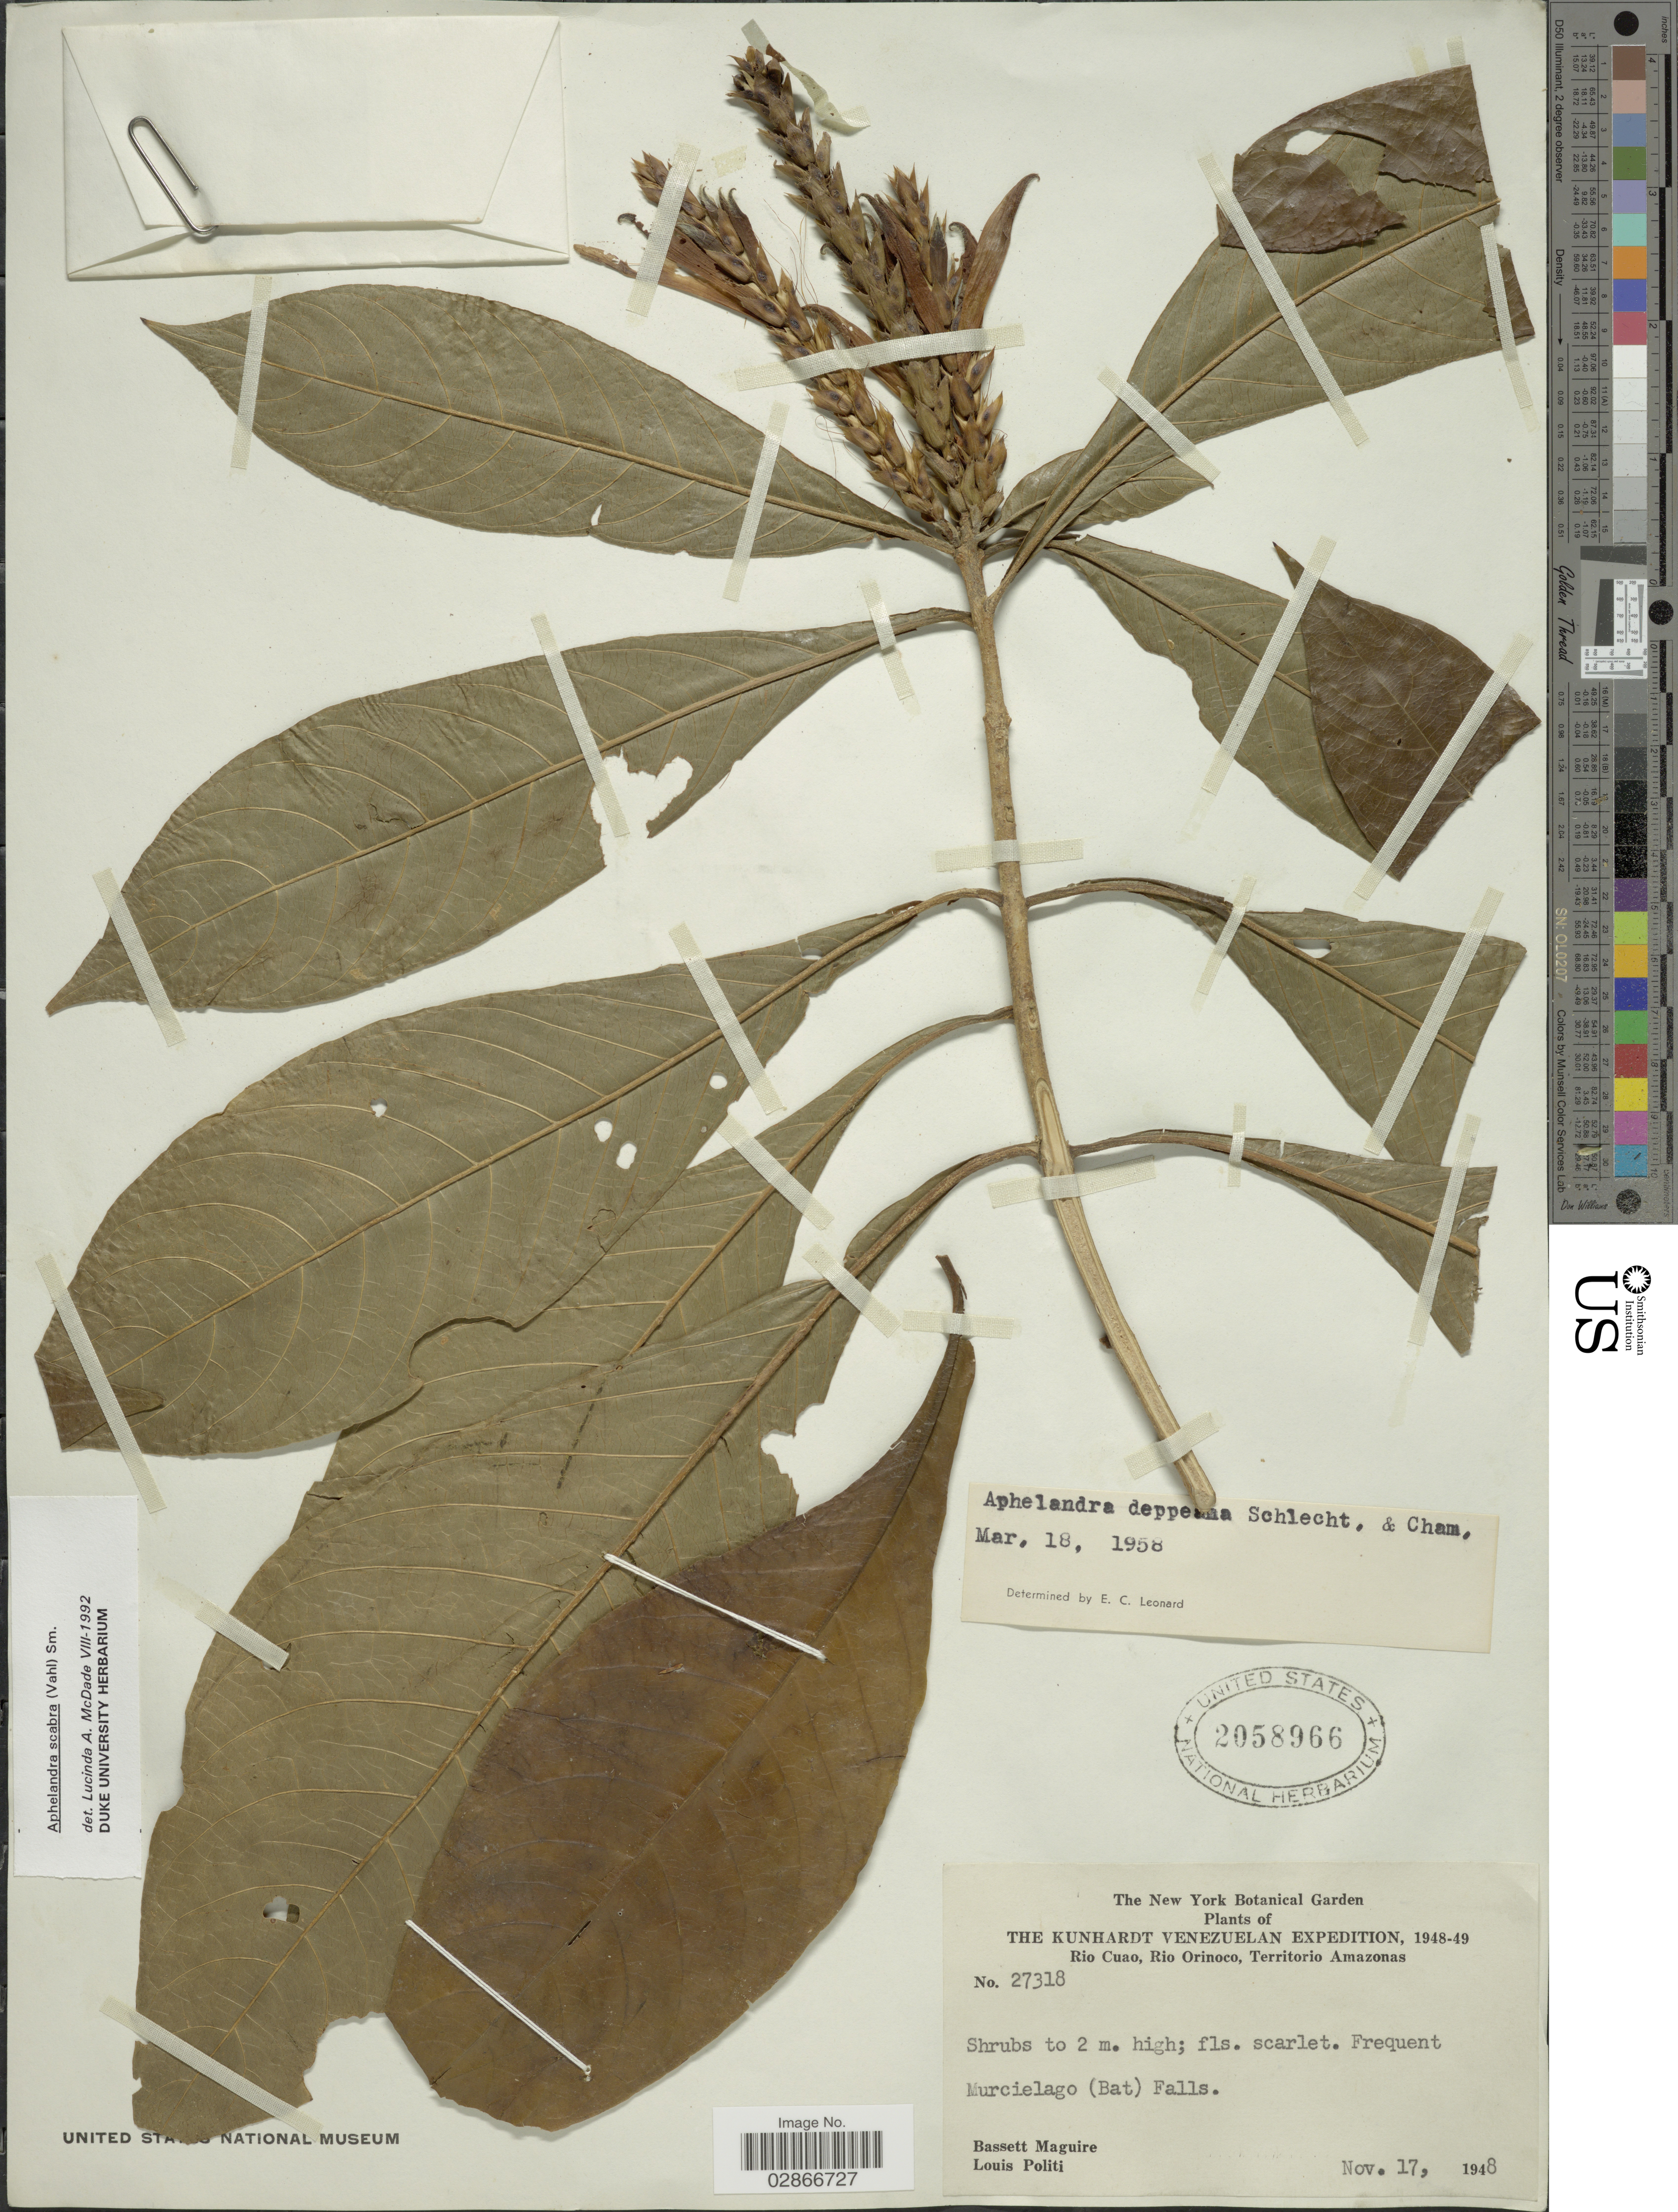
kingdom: Plantae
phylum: Tracheophyta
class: Magnoliopsida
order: Lamiales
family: Acanthaceae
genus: Aphelandra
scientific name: Aphelandra deppeana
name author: Schltdl. & Cham.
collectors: B. Maguire & L. Politi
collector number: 27318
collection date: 1948-11-17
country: Venezuela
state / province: Amazonas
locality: Rio Cuao, Rio Orinoco, Territorio Amazonas, Murcielago (Bat) Falls.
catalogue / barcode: US 2058966